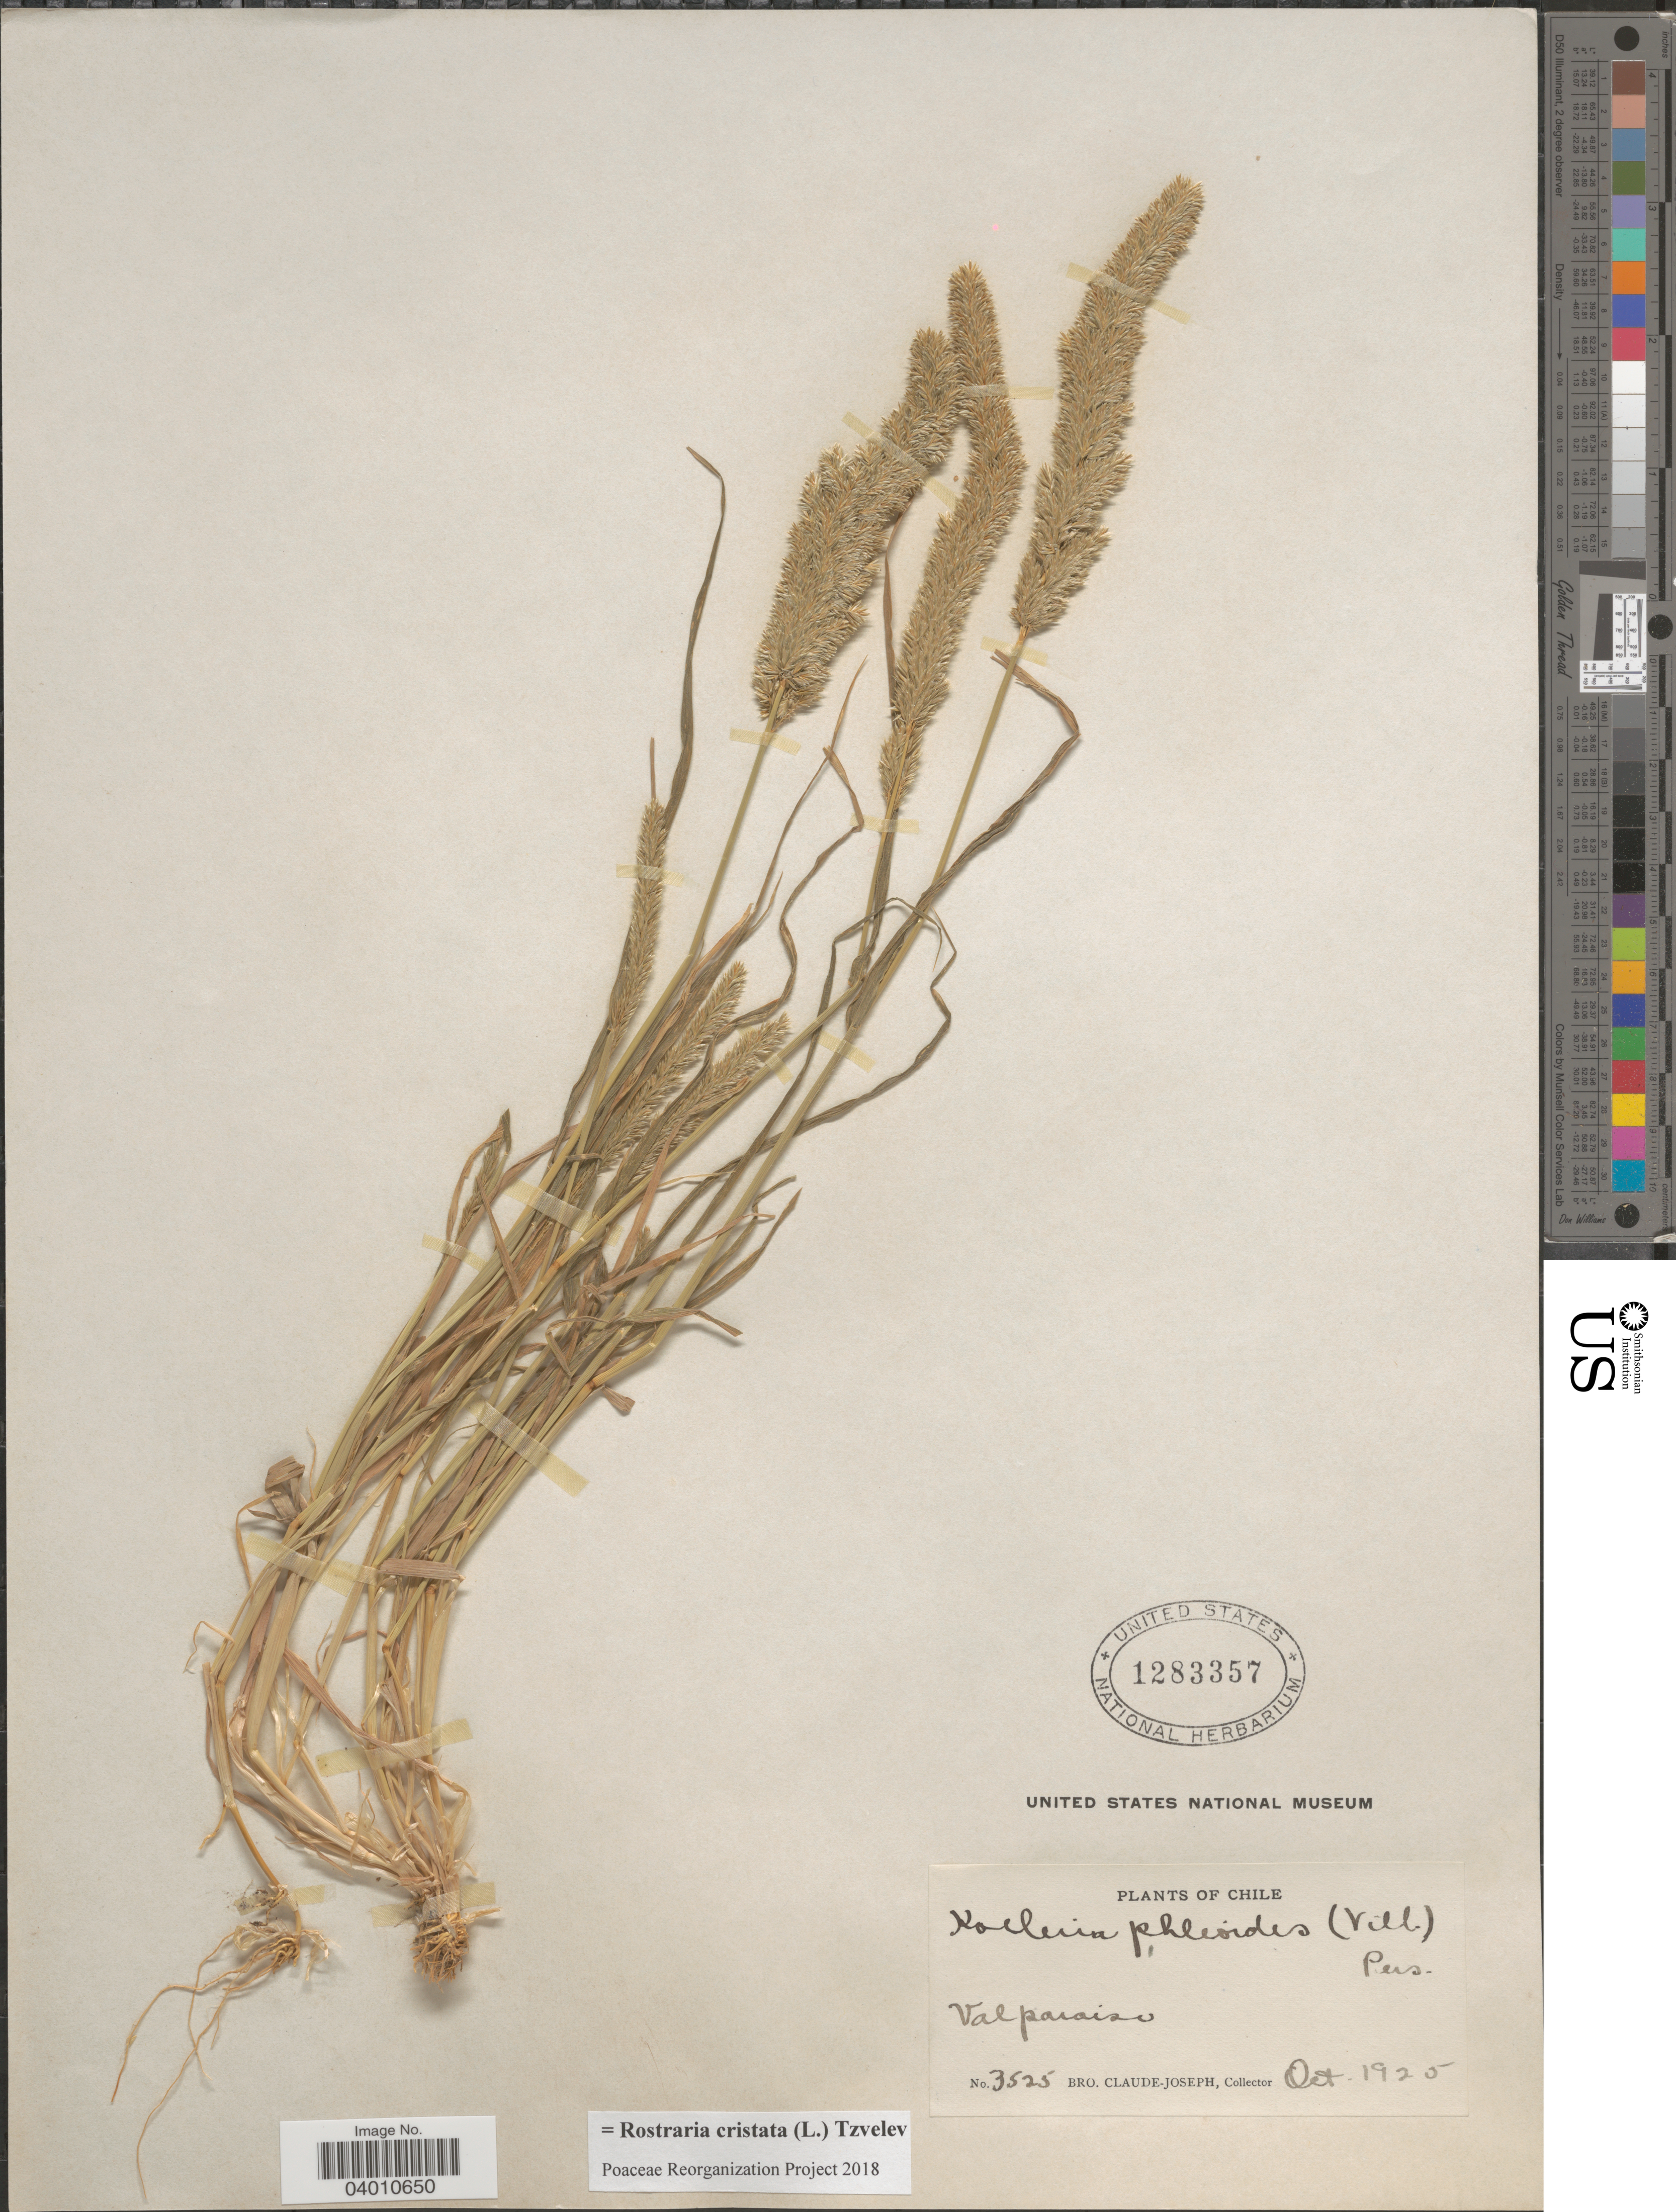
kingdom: Plantae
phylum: Tracheophyta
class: Liliopsida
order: Poales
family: Poaceae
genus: Rostraria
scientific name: Rostraria cristata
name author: (L.) Tzvelev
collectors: Bro. Claude-Joseph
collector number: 3525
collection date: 1925-10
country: Chile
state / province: Valparaíso (V)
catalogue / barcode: US 1283357